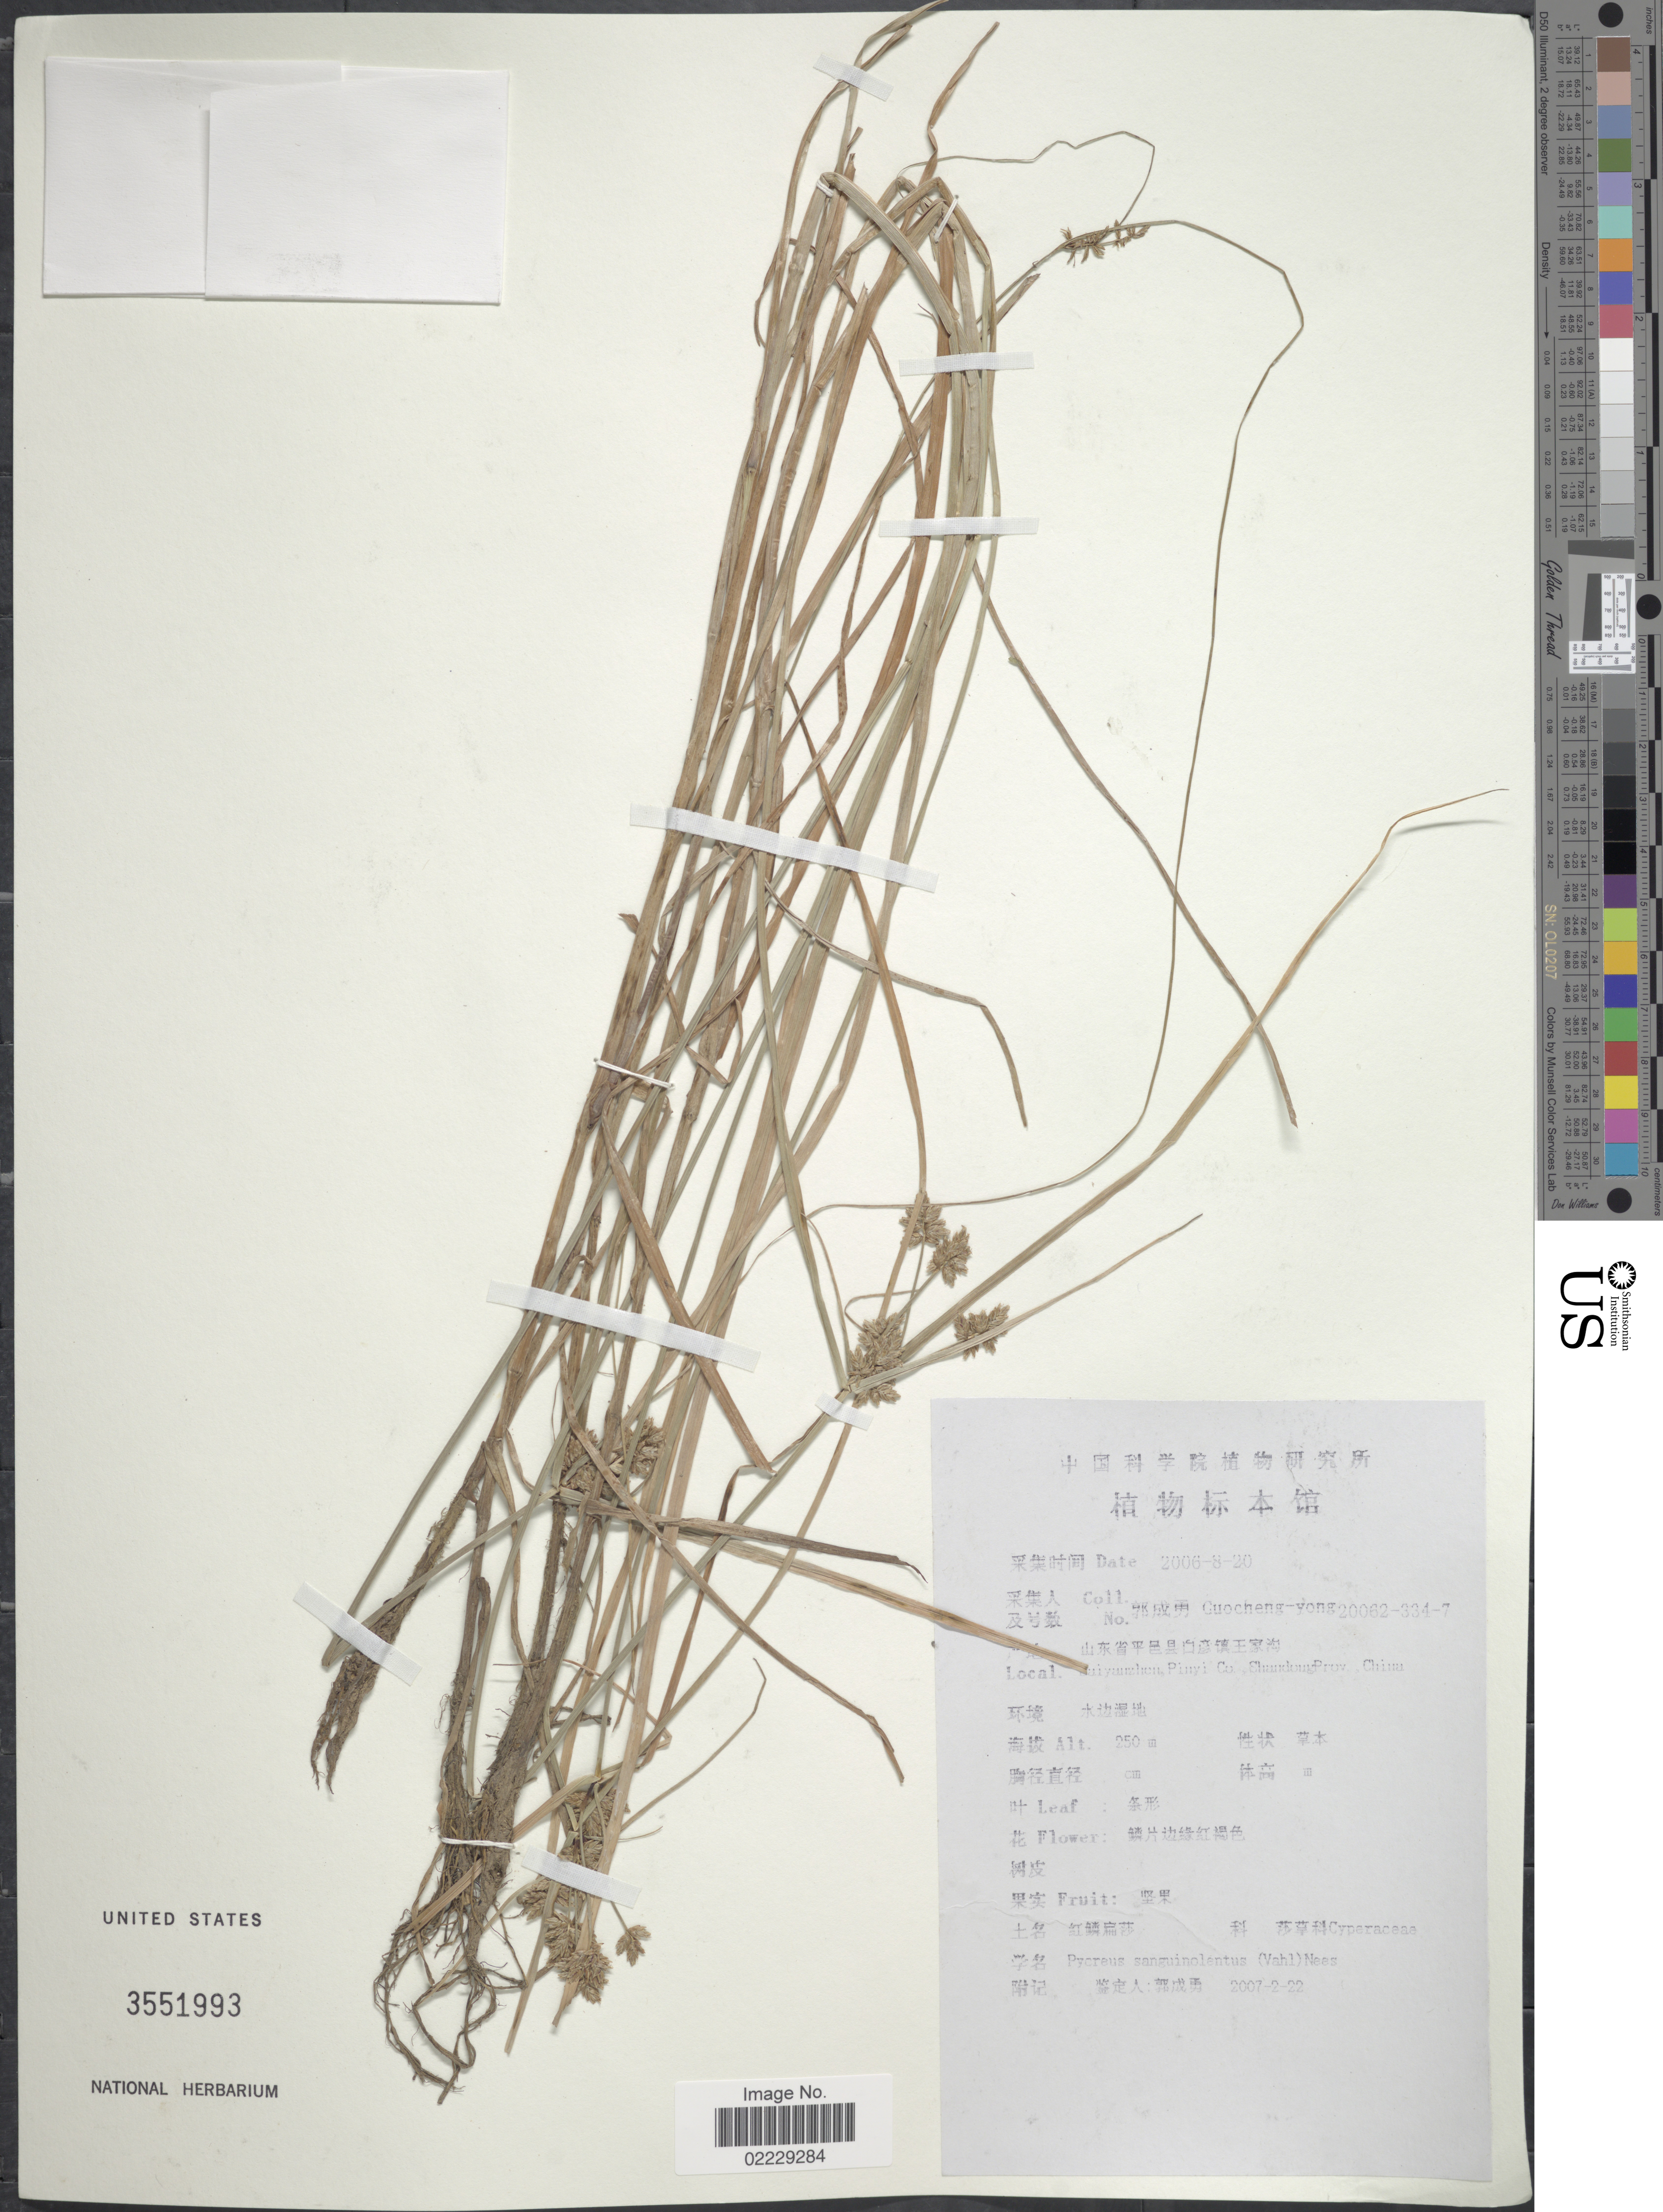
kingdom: Plantae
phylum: Tracheophyta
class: Liliopsida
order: Poales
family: Cyperaceae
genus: Cyperus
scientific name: Cyperus sanguinolentus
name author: Vahl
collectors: Guo cheng-yong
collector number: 00623347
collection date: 2006-08-20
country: China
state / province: Shandong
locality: Huiyanzhen, Pinyi Co.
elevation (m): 250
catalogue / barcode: US 3551993